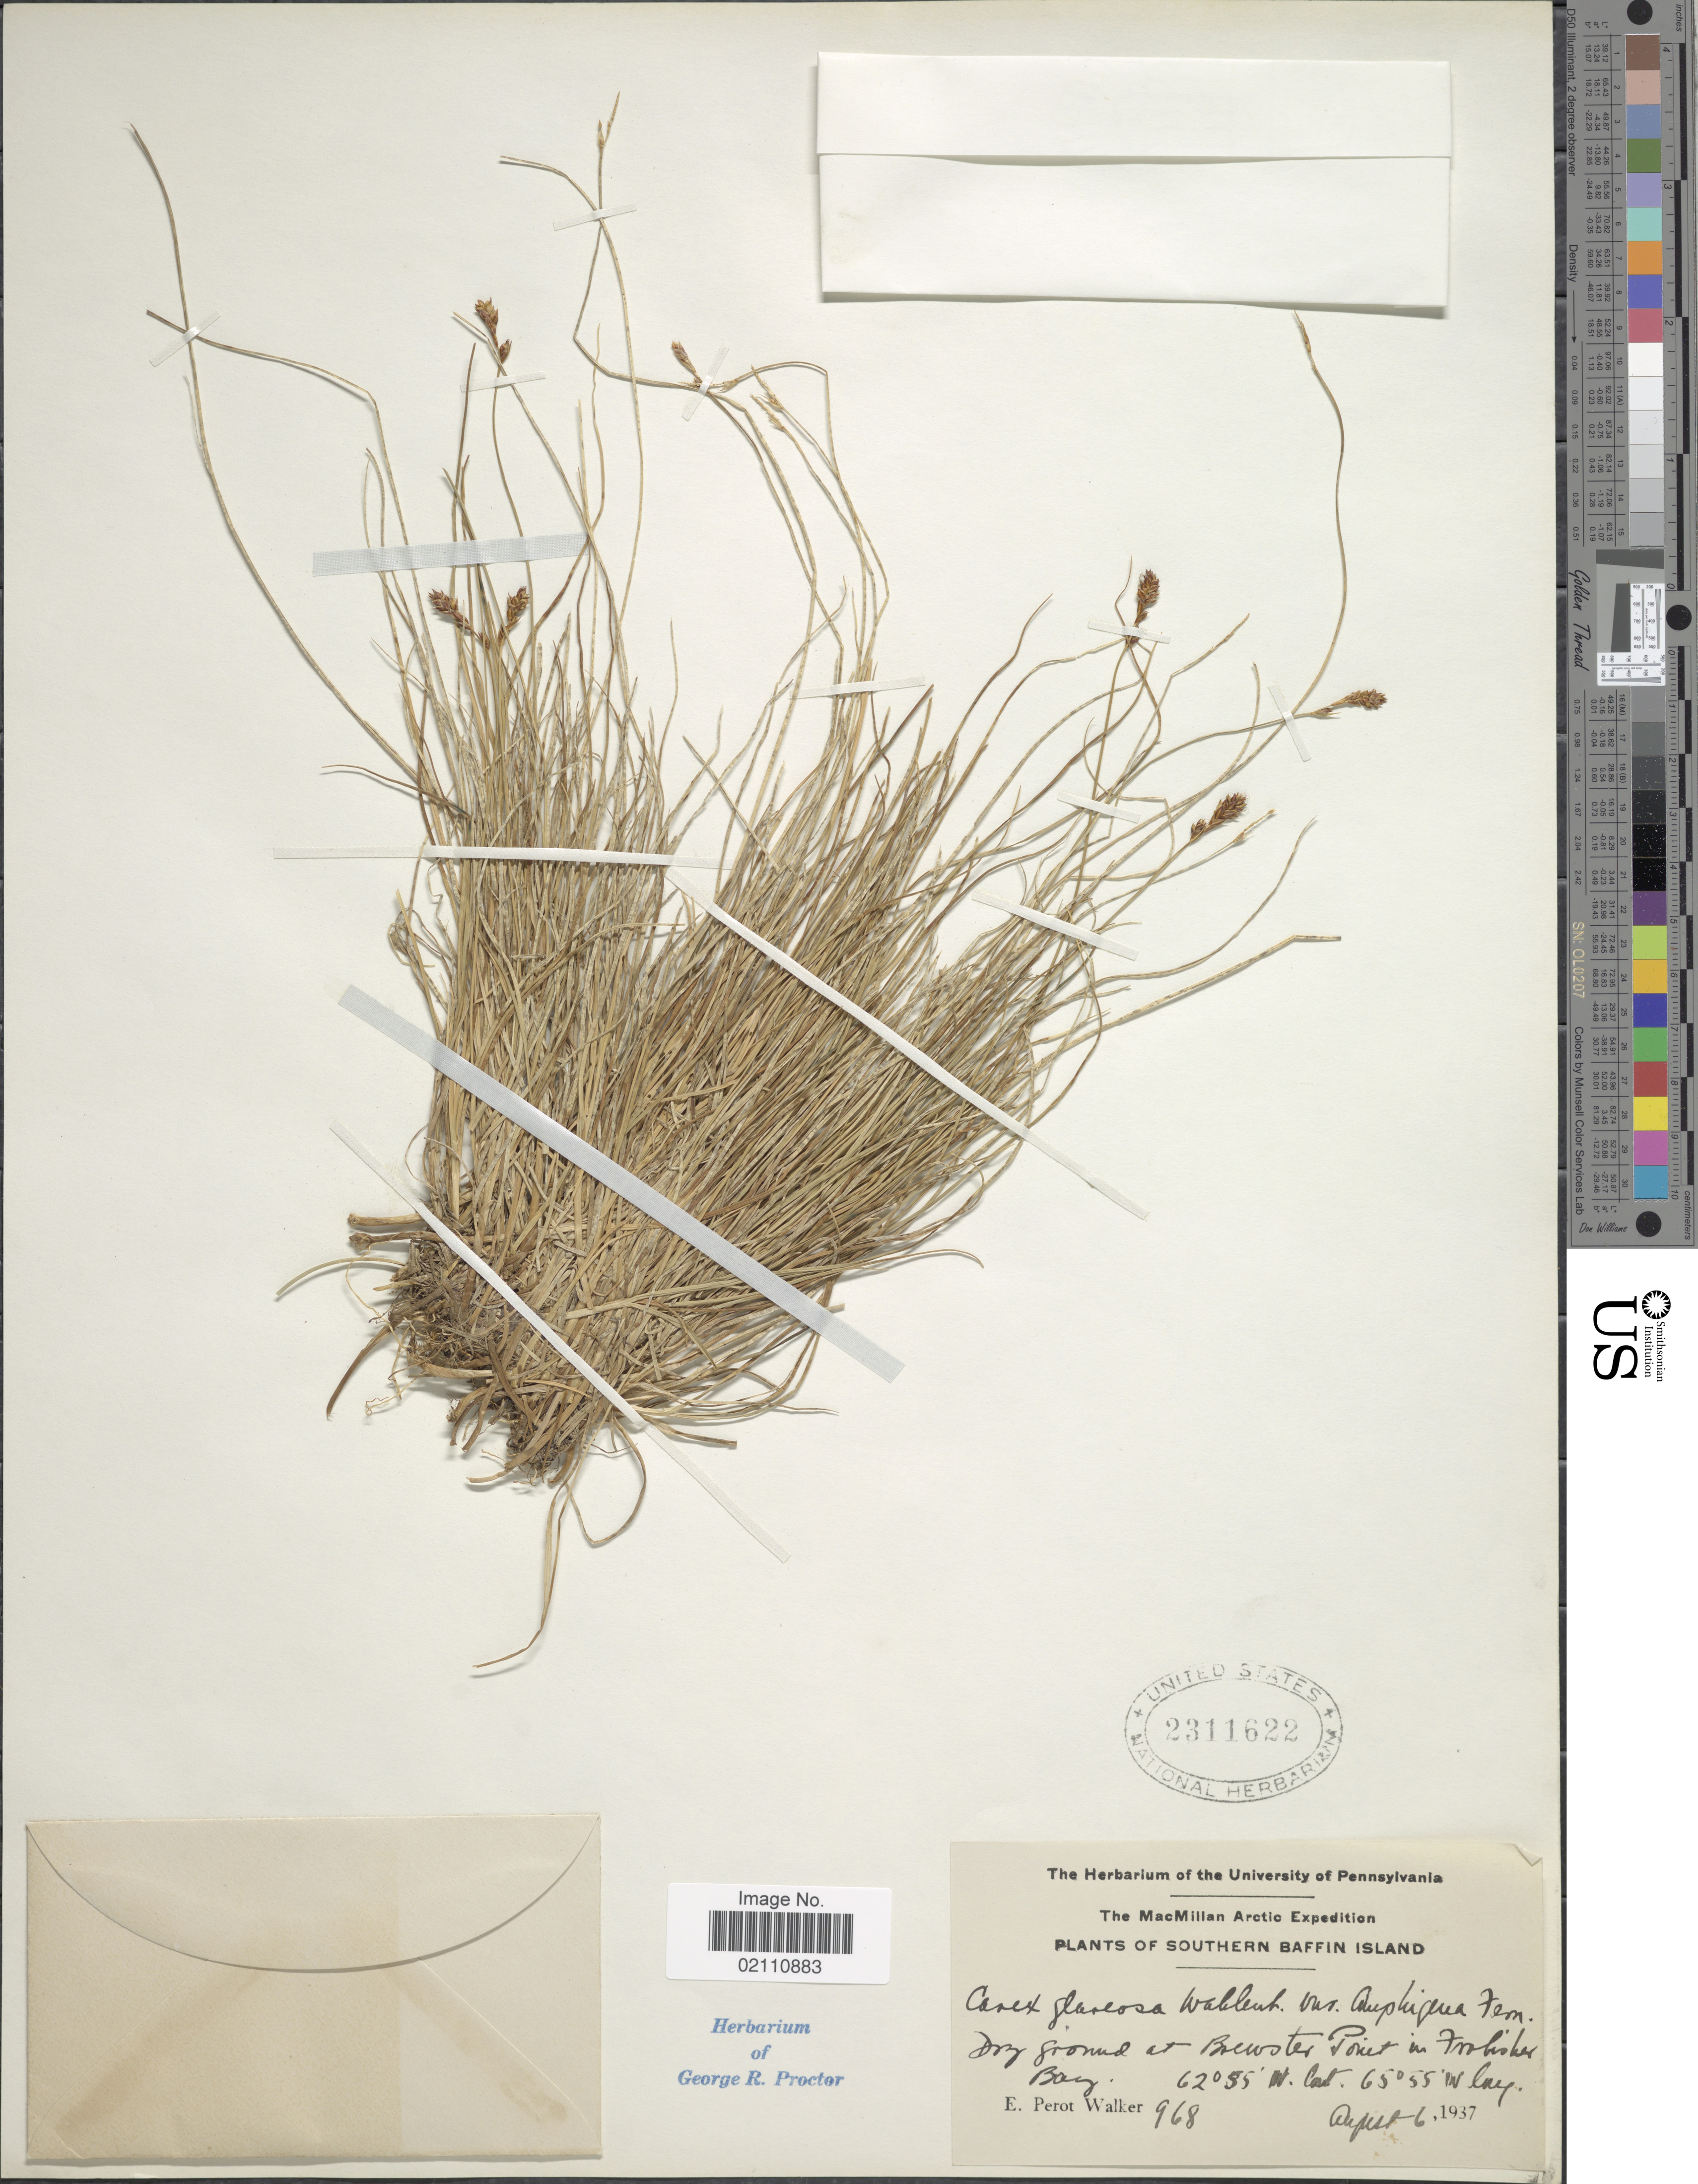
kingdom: Plantae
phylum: Tracheophyta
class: Liliopsida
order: Poales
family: Cyperaceae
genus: Carex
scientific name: Carex glareosa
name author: Schkuhr ex Wahlenb.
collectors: E. P. Walker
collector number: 968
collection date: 1937-08-06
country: Canada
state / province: Nunavut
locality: Southern Baffin Island, Dry ground at Brewster Point in Frobisher Bay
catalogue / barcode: US 2311622